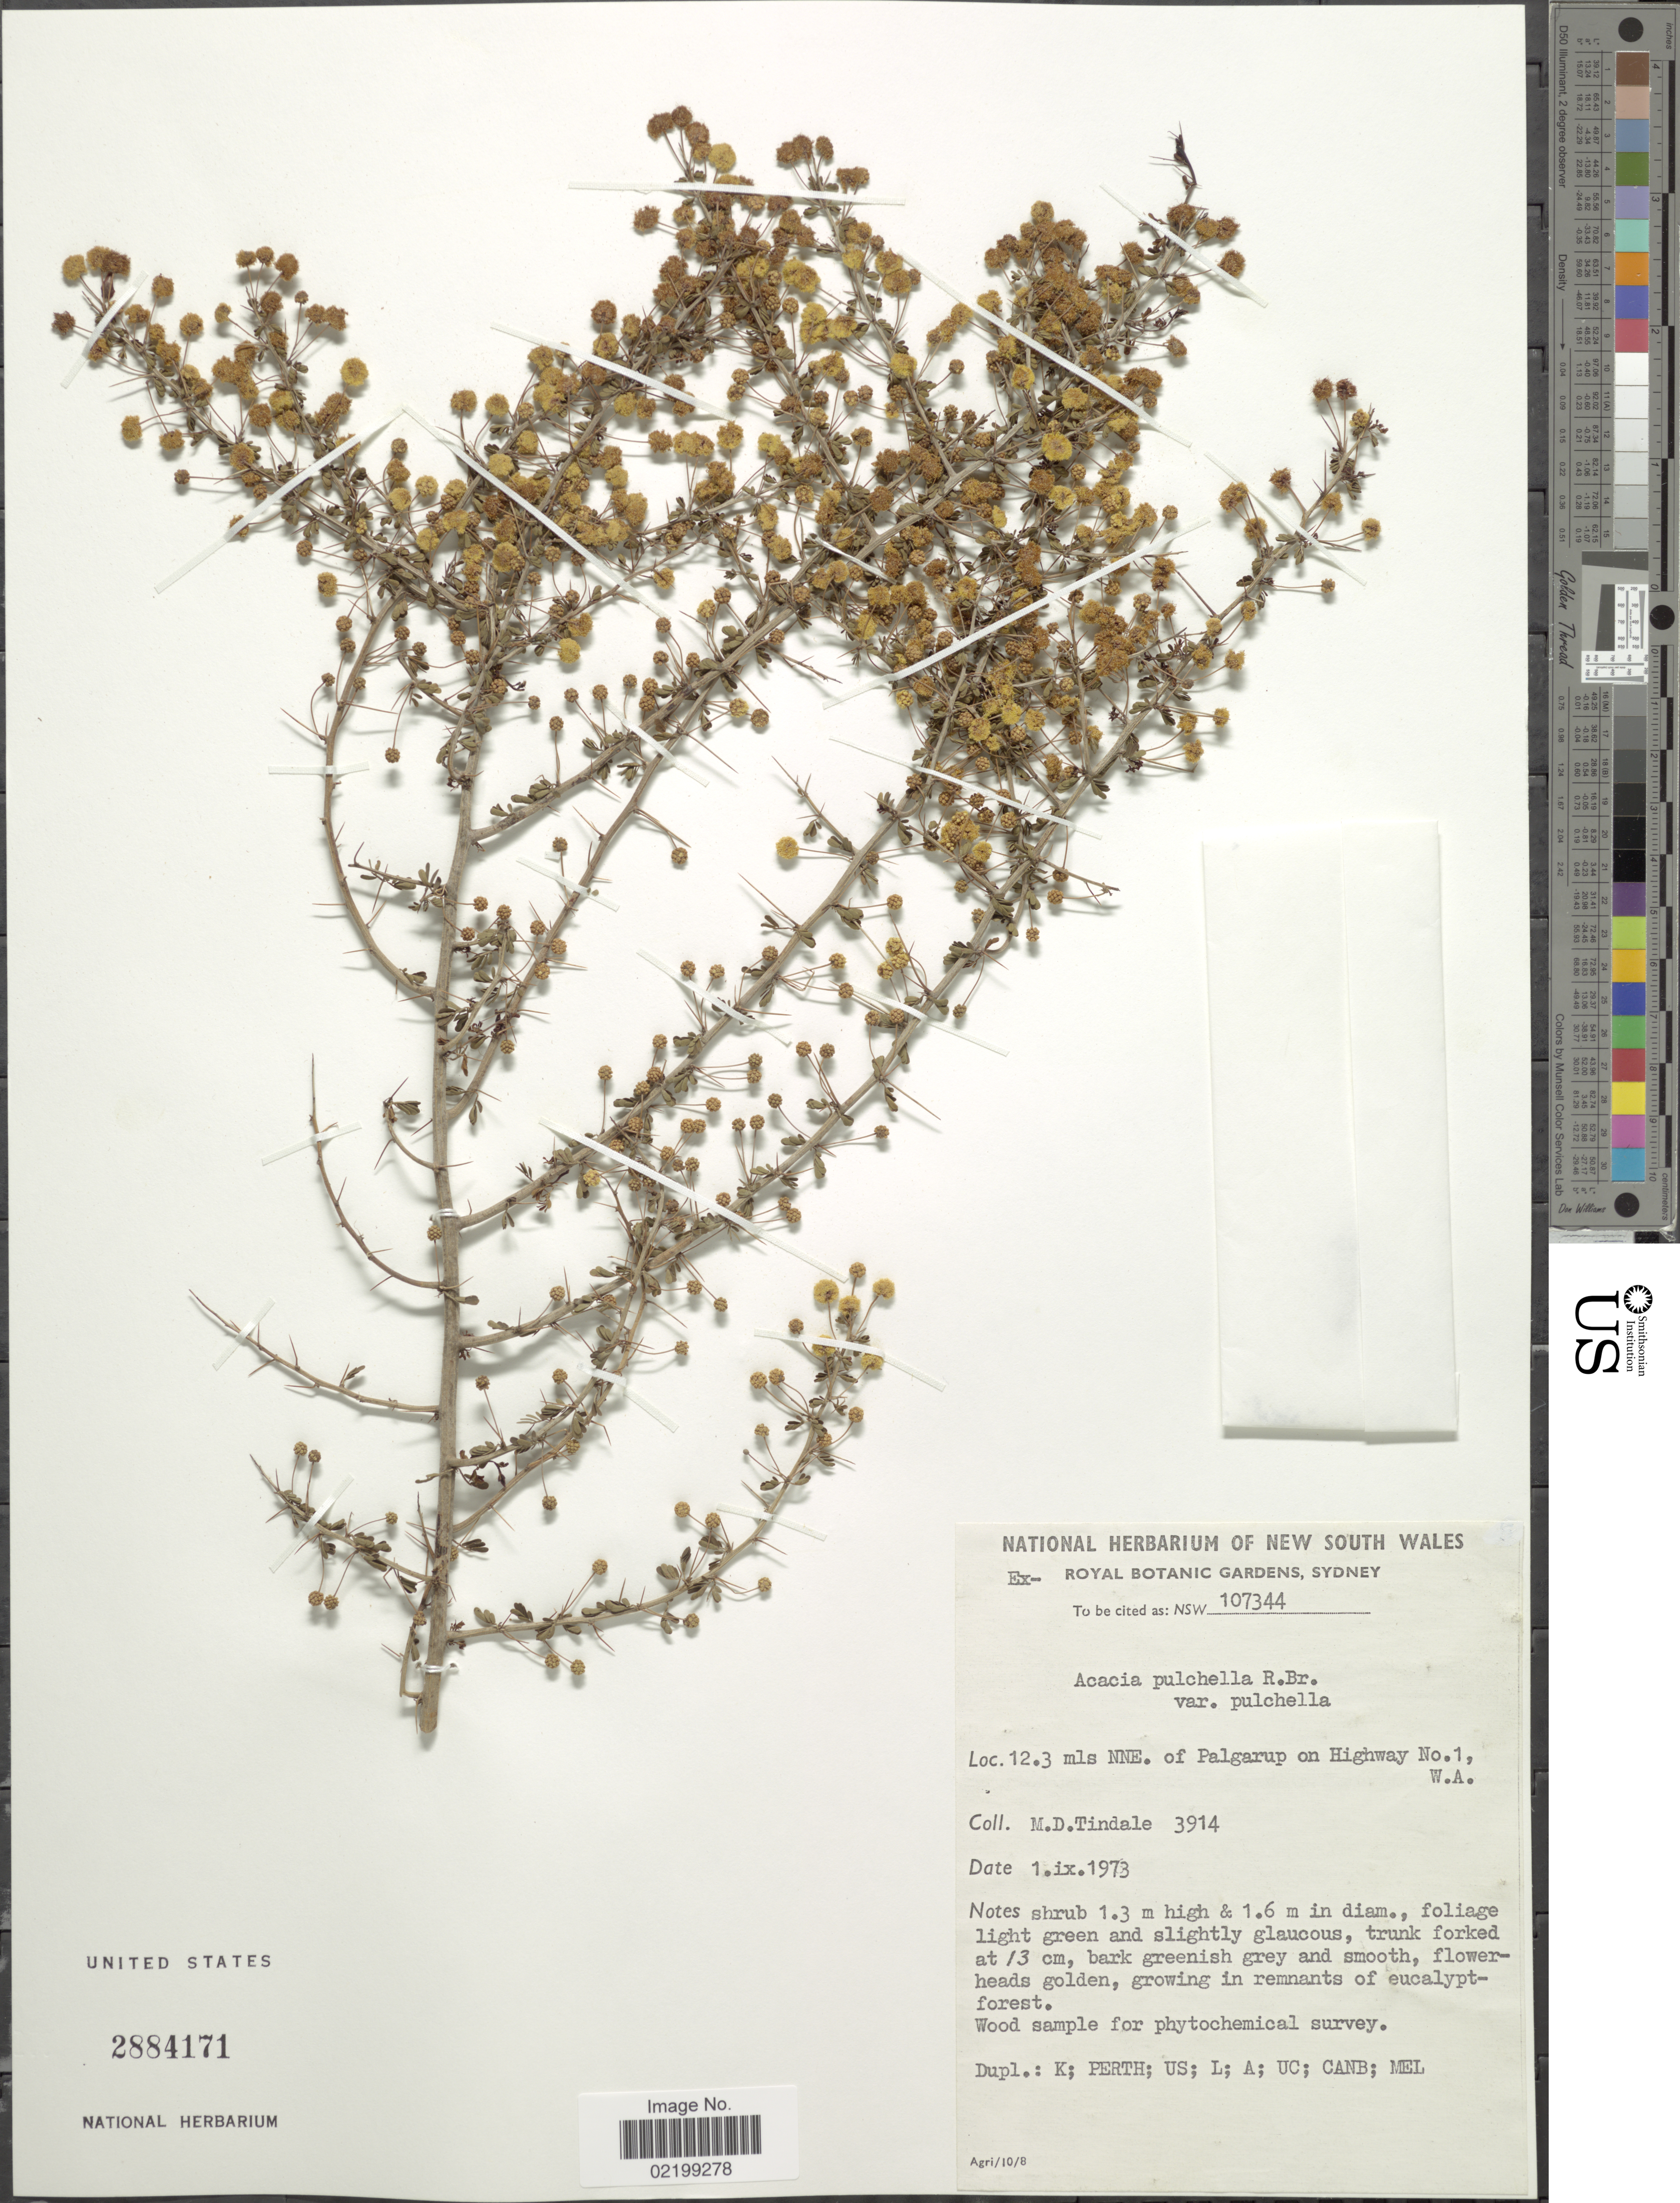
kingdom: Plantae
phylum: Tracheophyta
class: Magnoliopsida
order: Fabales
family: Fabaceae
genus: Acacia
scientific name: Acacia pulchella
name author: R. Br.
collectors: M. D. Tindale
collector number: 3914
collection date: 1973-09-01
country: Australia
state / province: Western Australia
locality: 12.3 mls NNE. of Palgarup on Highway No.1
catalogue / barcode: US 2884171